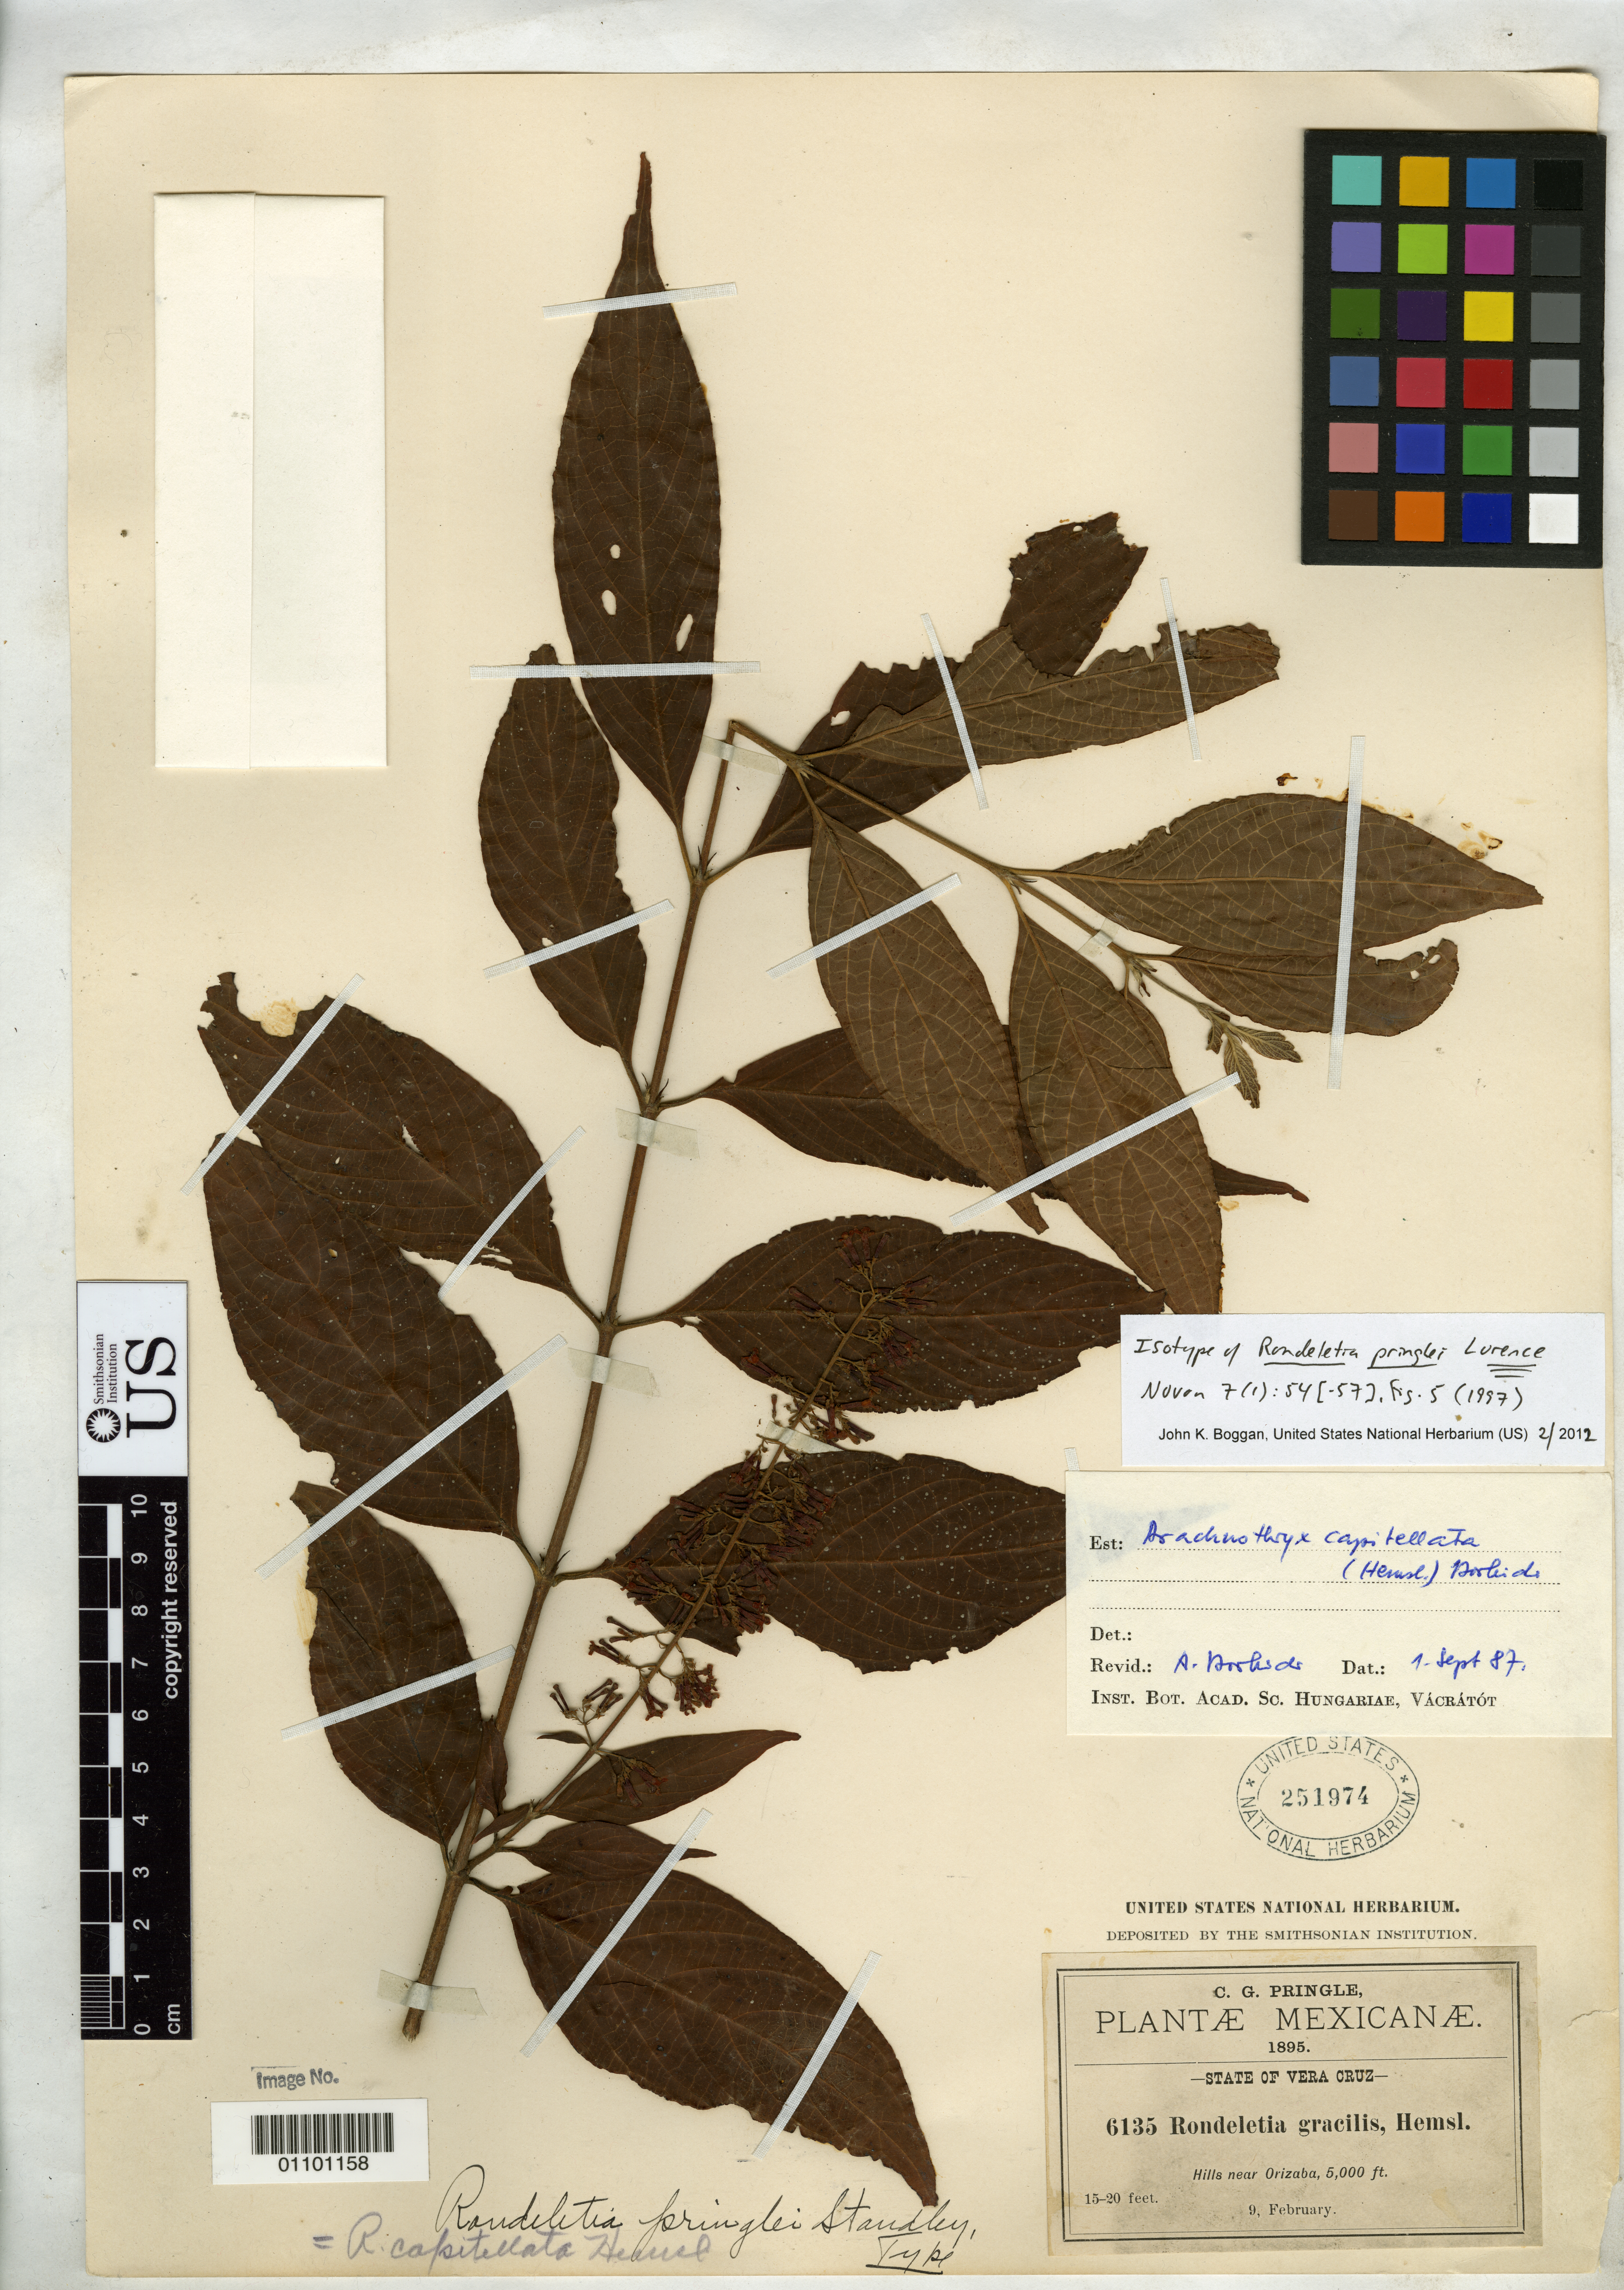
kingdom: Plantae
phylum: Tracheophyta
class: Magnoliopsida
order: Gentianales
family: Rubiaceae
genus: Rondeletia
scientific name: Rondeletia pringlei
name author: Lorence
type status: Isotype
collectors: C. G. Pringle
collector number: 6135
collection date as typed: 05 Feb 1895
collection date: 1895-02-05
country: Mexico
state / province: Veracruz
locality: Hills near Orizaba.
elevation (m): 5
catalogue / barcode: US 251974